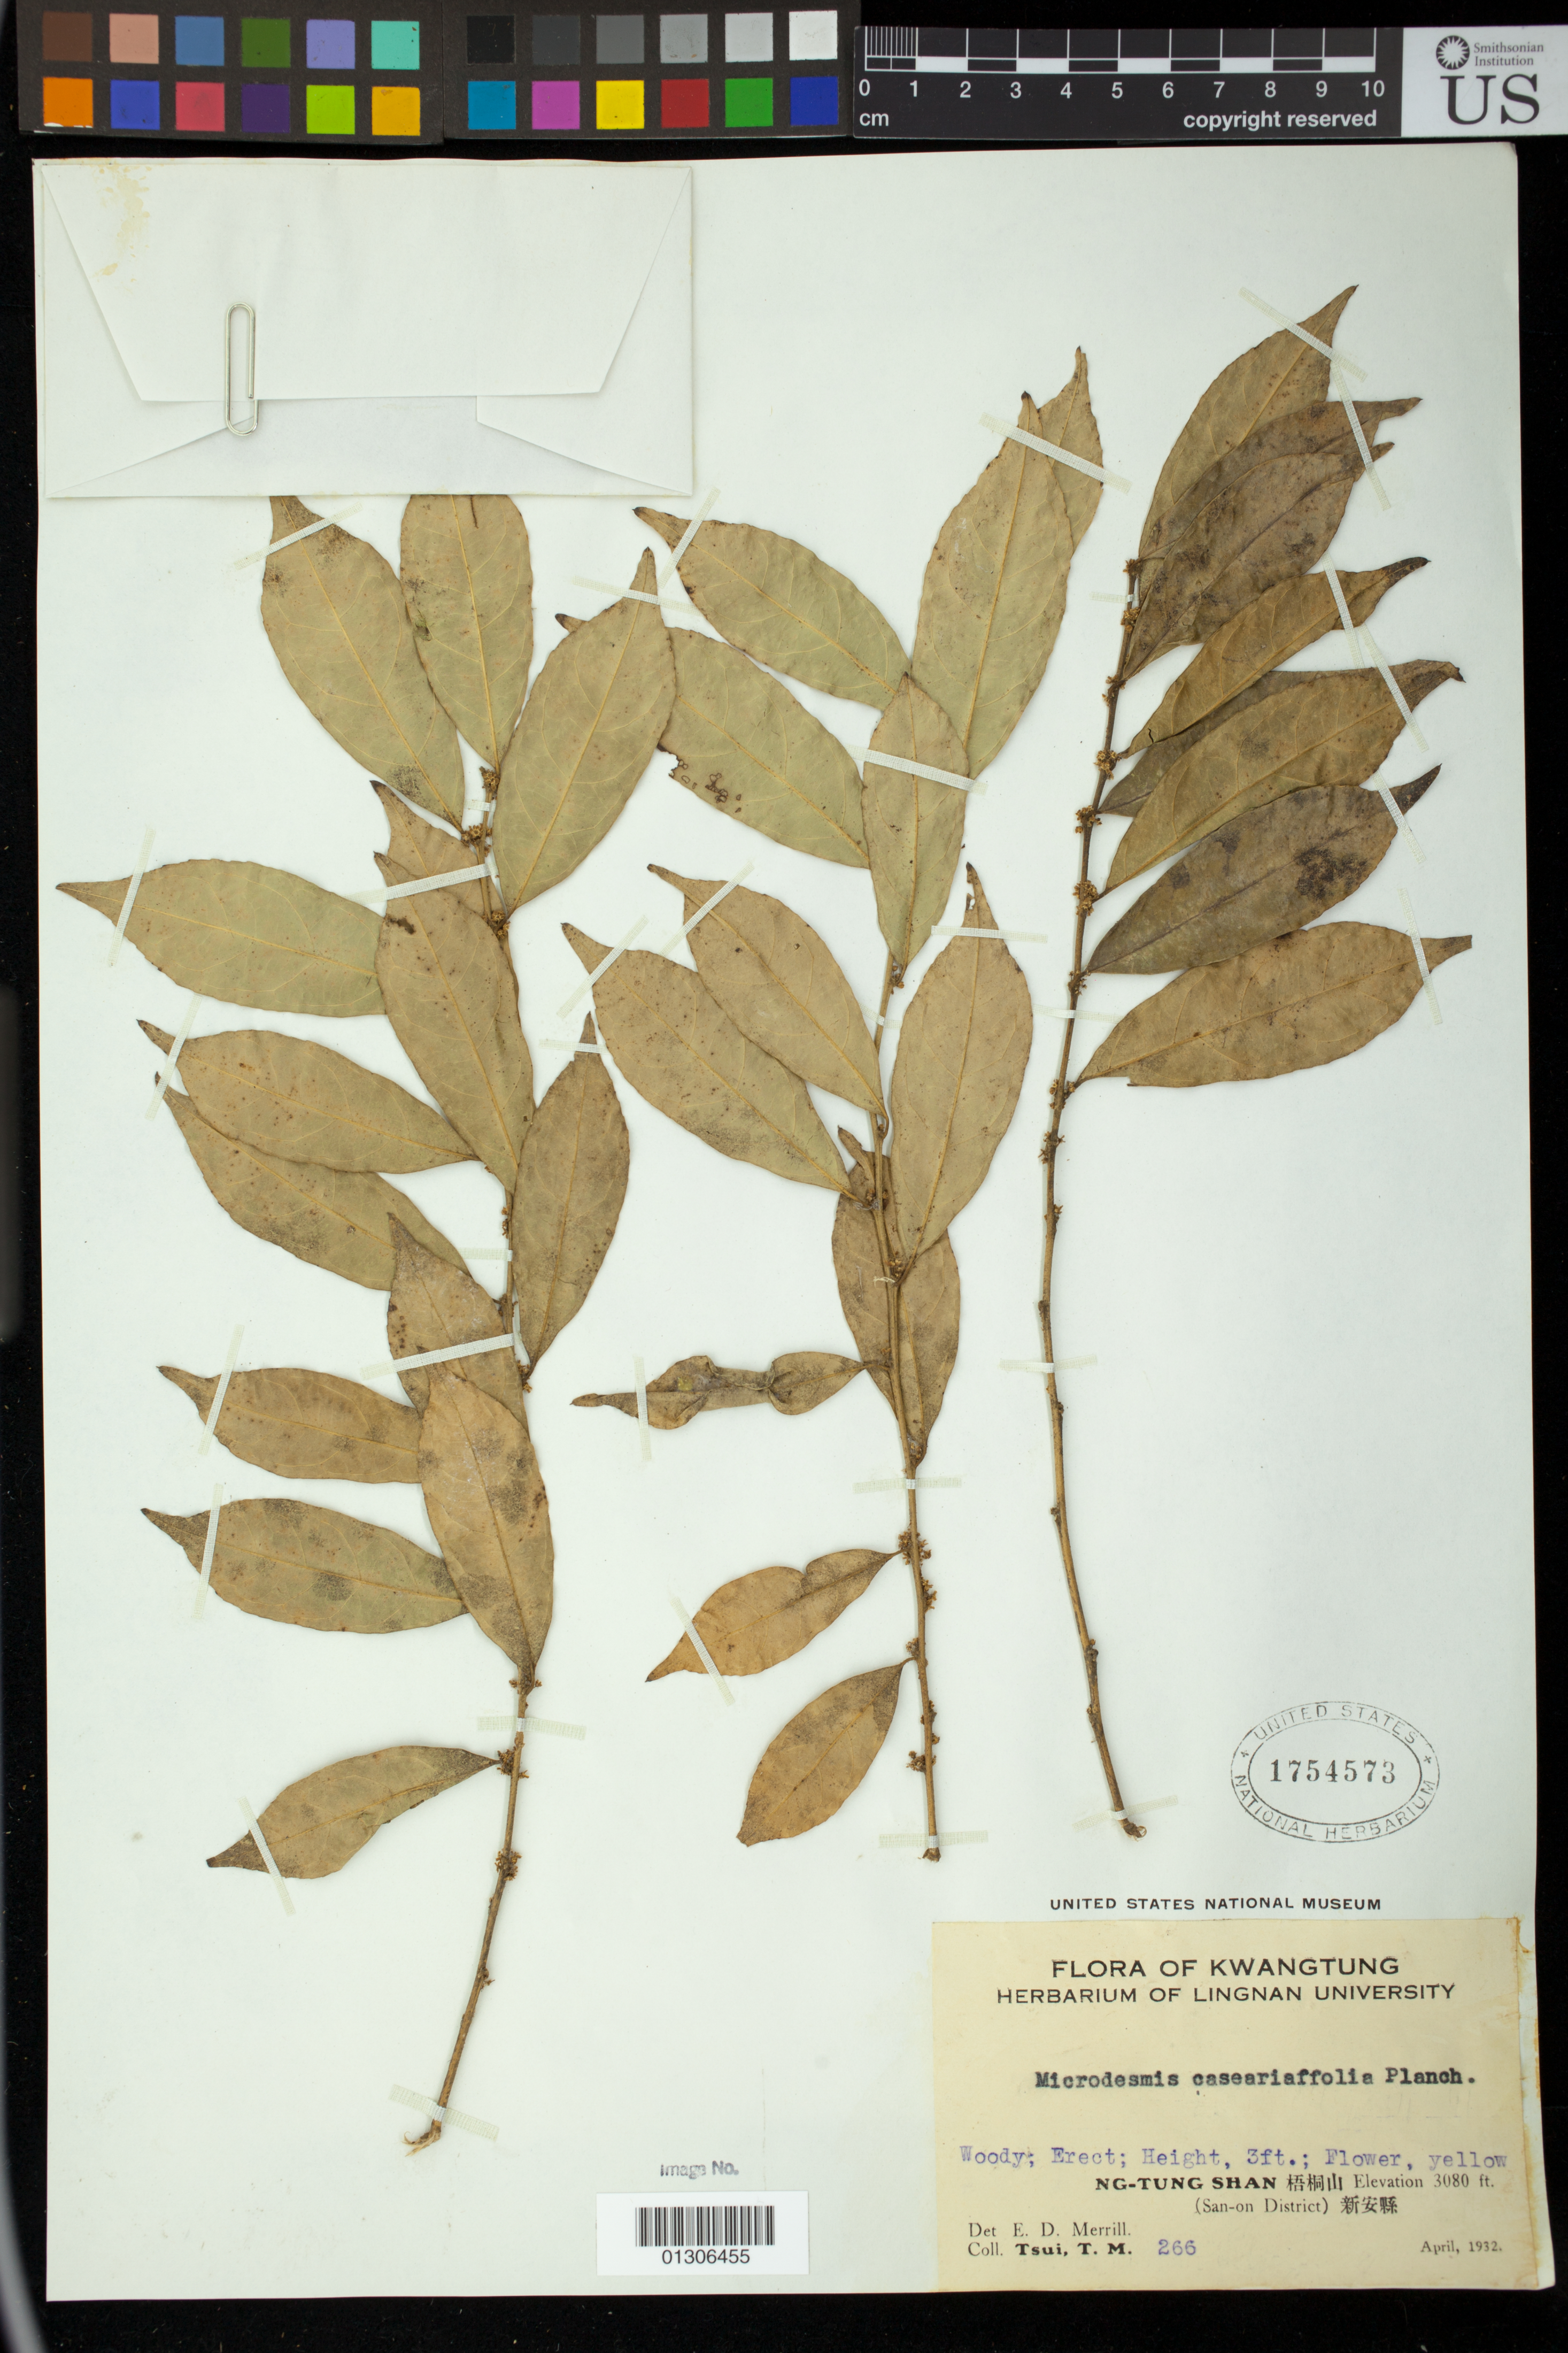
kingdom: Plantae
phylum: Tracheophyta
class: Magnoliopsida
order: Malpighiales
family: Pandaceae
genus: Microdesmis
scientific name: Microdesmis casearifolia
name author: Planch. & Hook.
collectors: T. Tsui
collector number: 266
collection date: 1932-04-01/1932-04-30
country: China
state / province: Guangdong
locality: Ng-Tung Shan (San-on District)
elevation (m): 939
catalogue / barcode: US 1754573